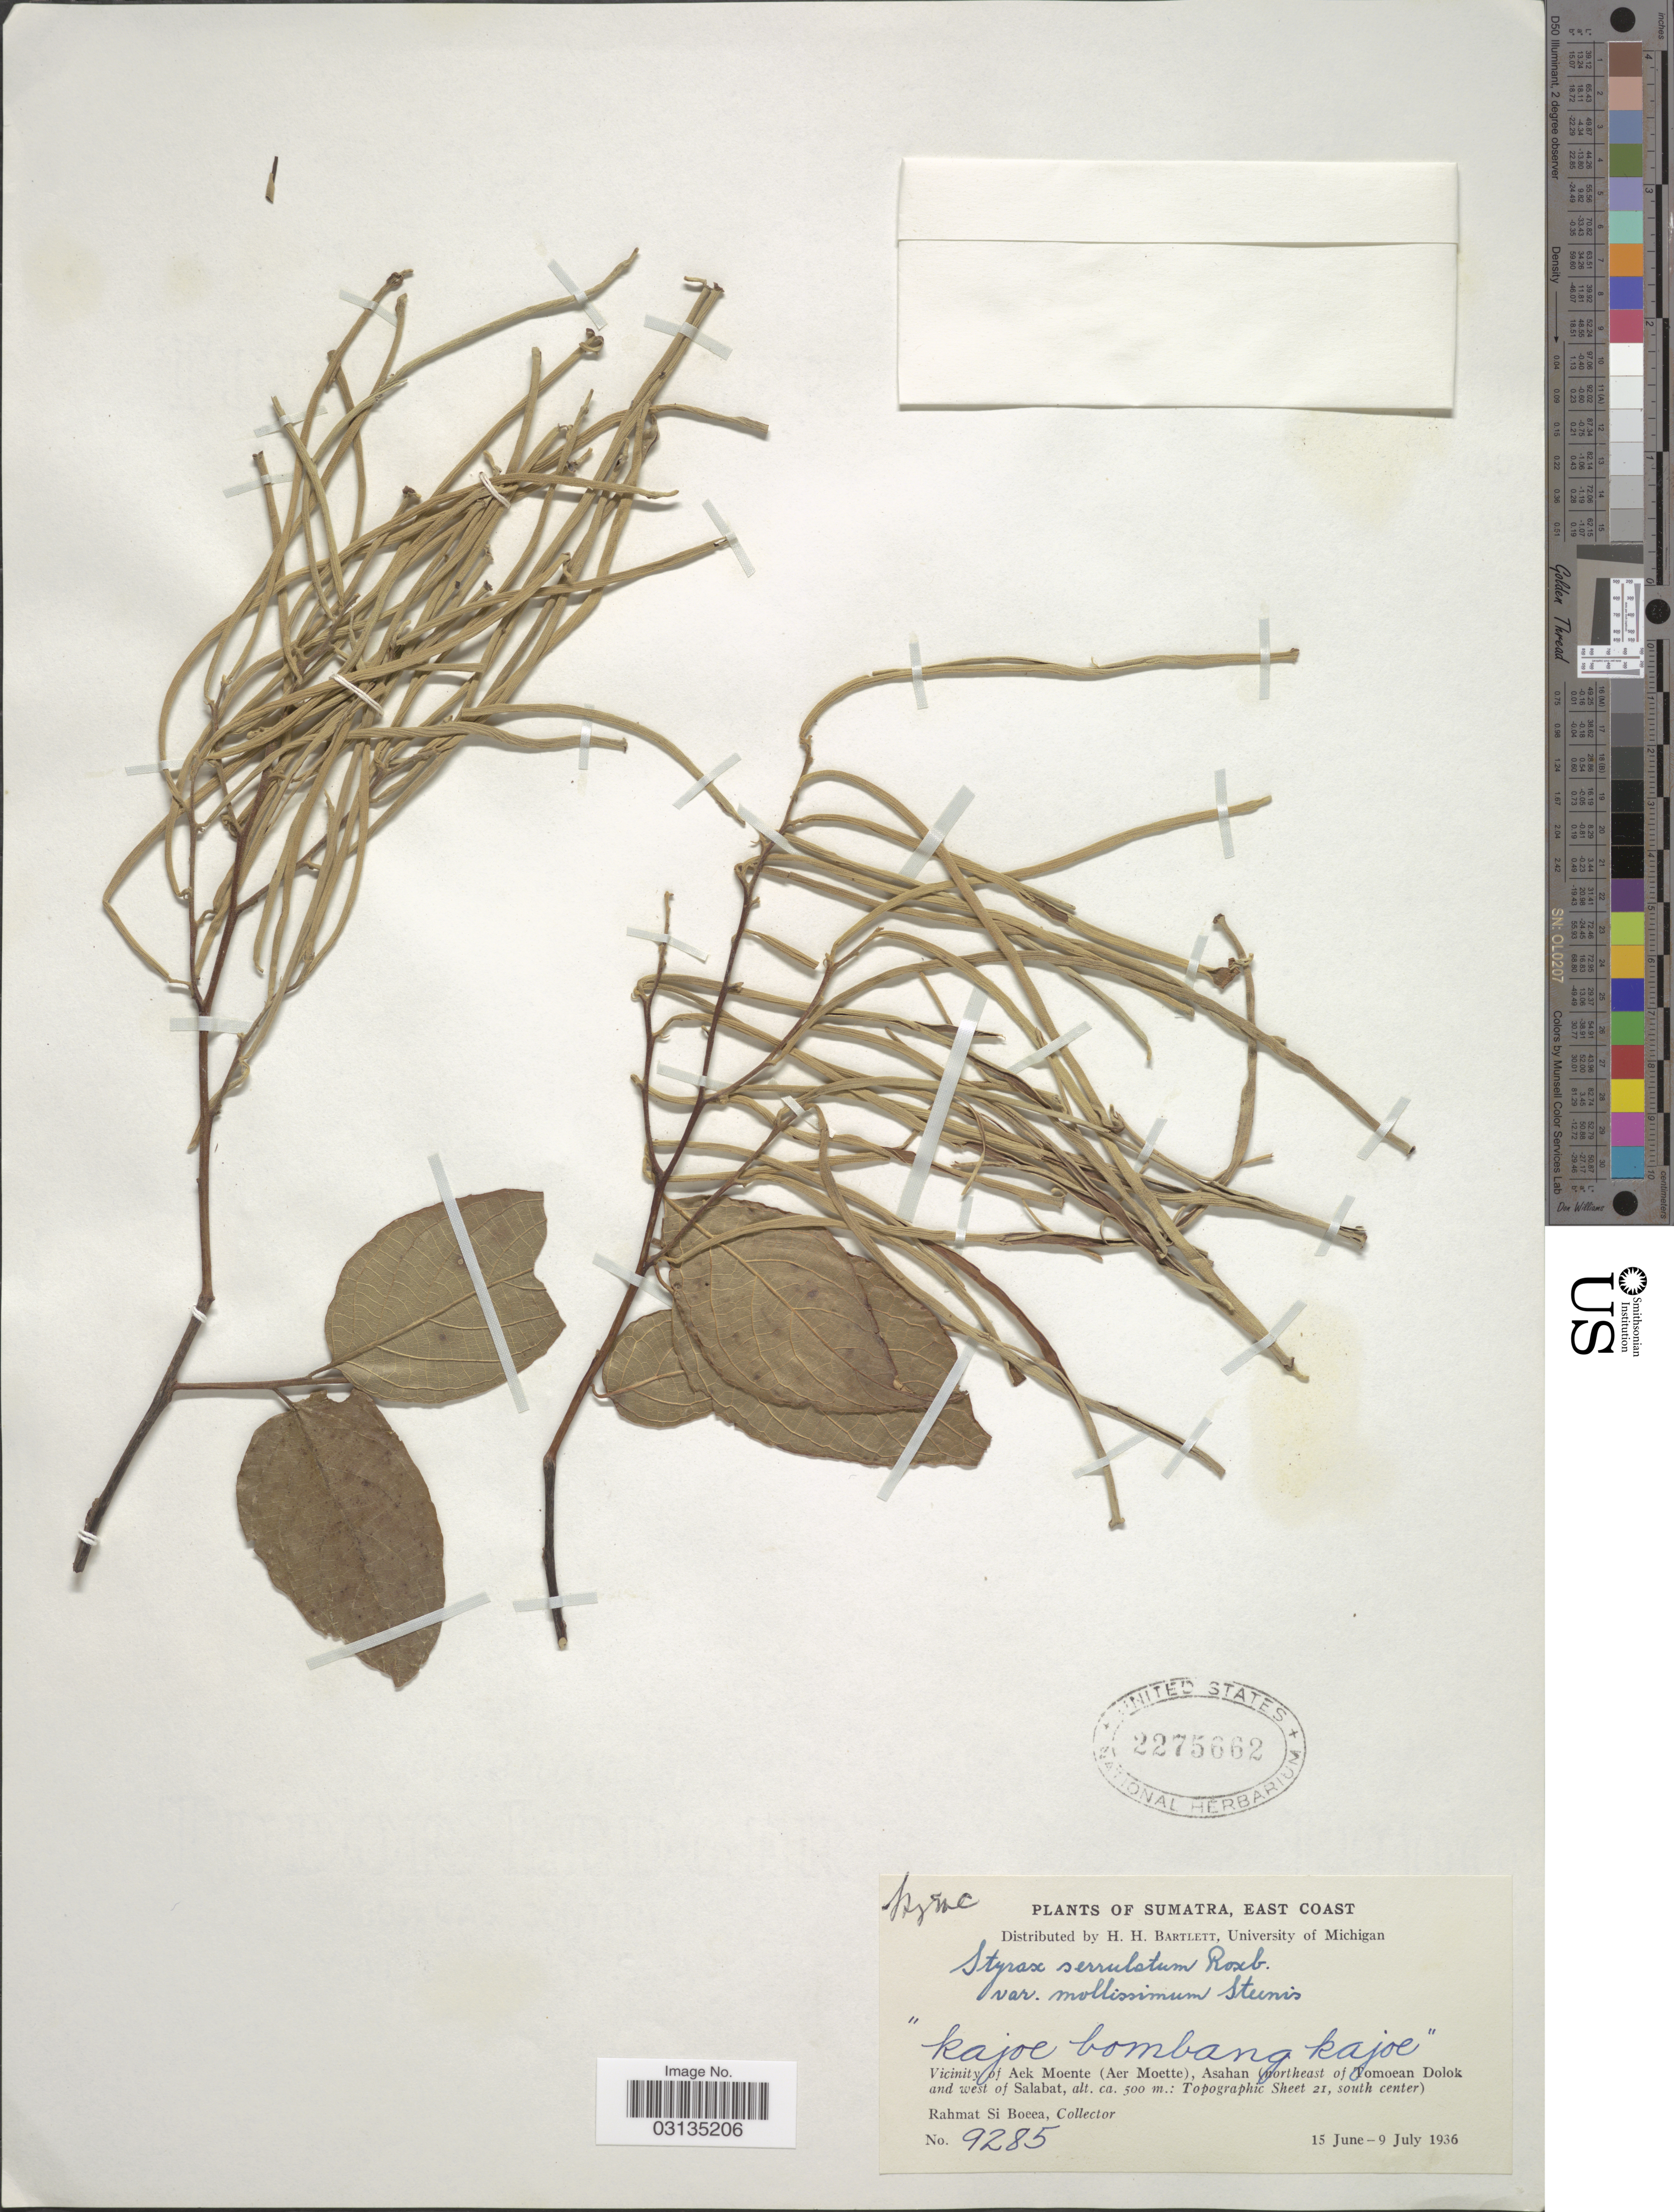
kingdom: Plantae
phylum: Tracheophyta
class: Magnoliopsida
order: Ericales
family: Styracaceae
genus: Styrax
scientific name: Styrax serrulatus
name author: Roxb.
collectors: Rahmat Si Boeea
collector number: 9285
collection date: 1936-06-15/1936-07-09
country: Indonesia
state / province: Sumatra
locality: East Coast, Vicinity of Aek Moente (Aer Moette), Asahan (northeast of Tomoean Dolok and west of Salabat: Topographic Sheet 21, south center).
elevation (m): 500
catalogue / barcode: US 2275662